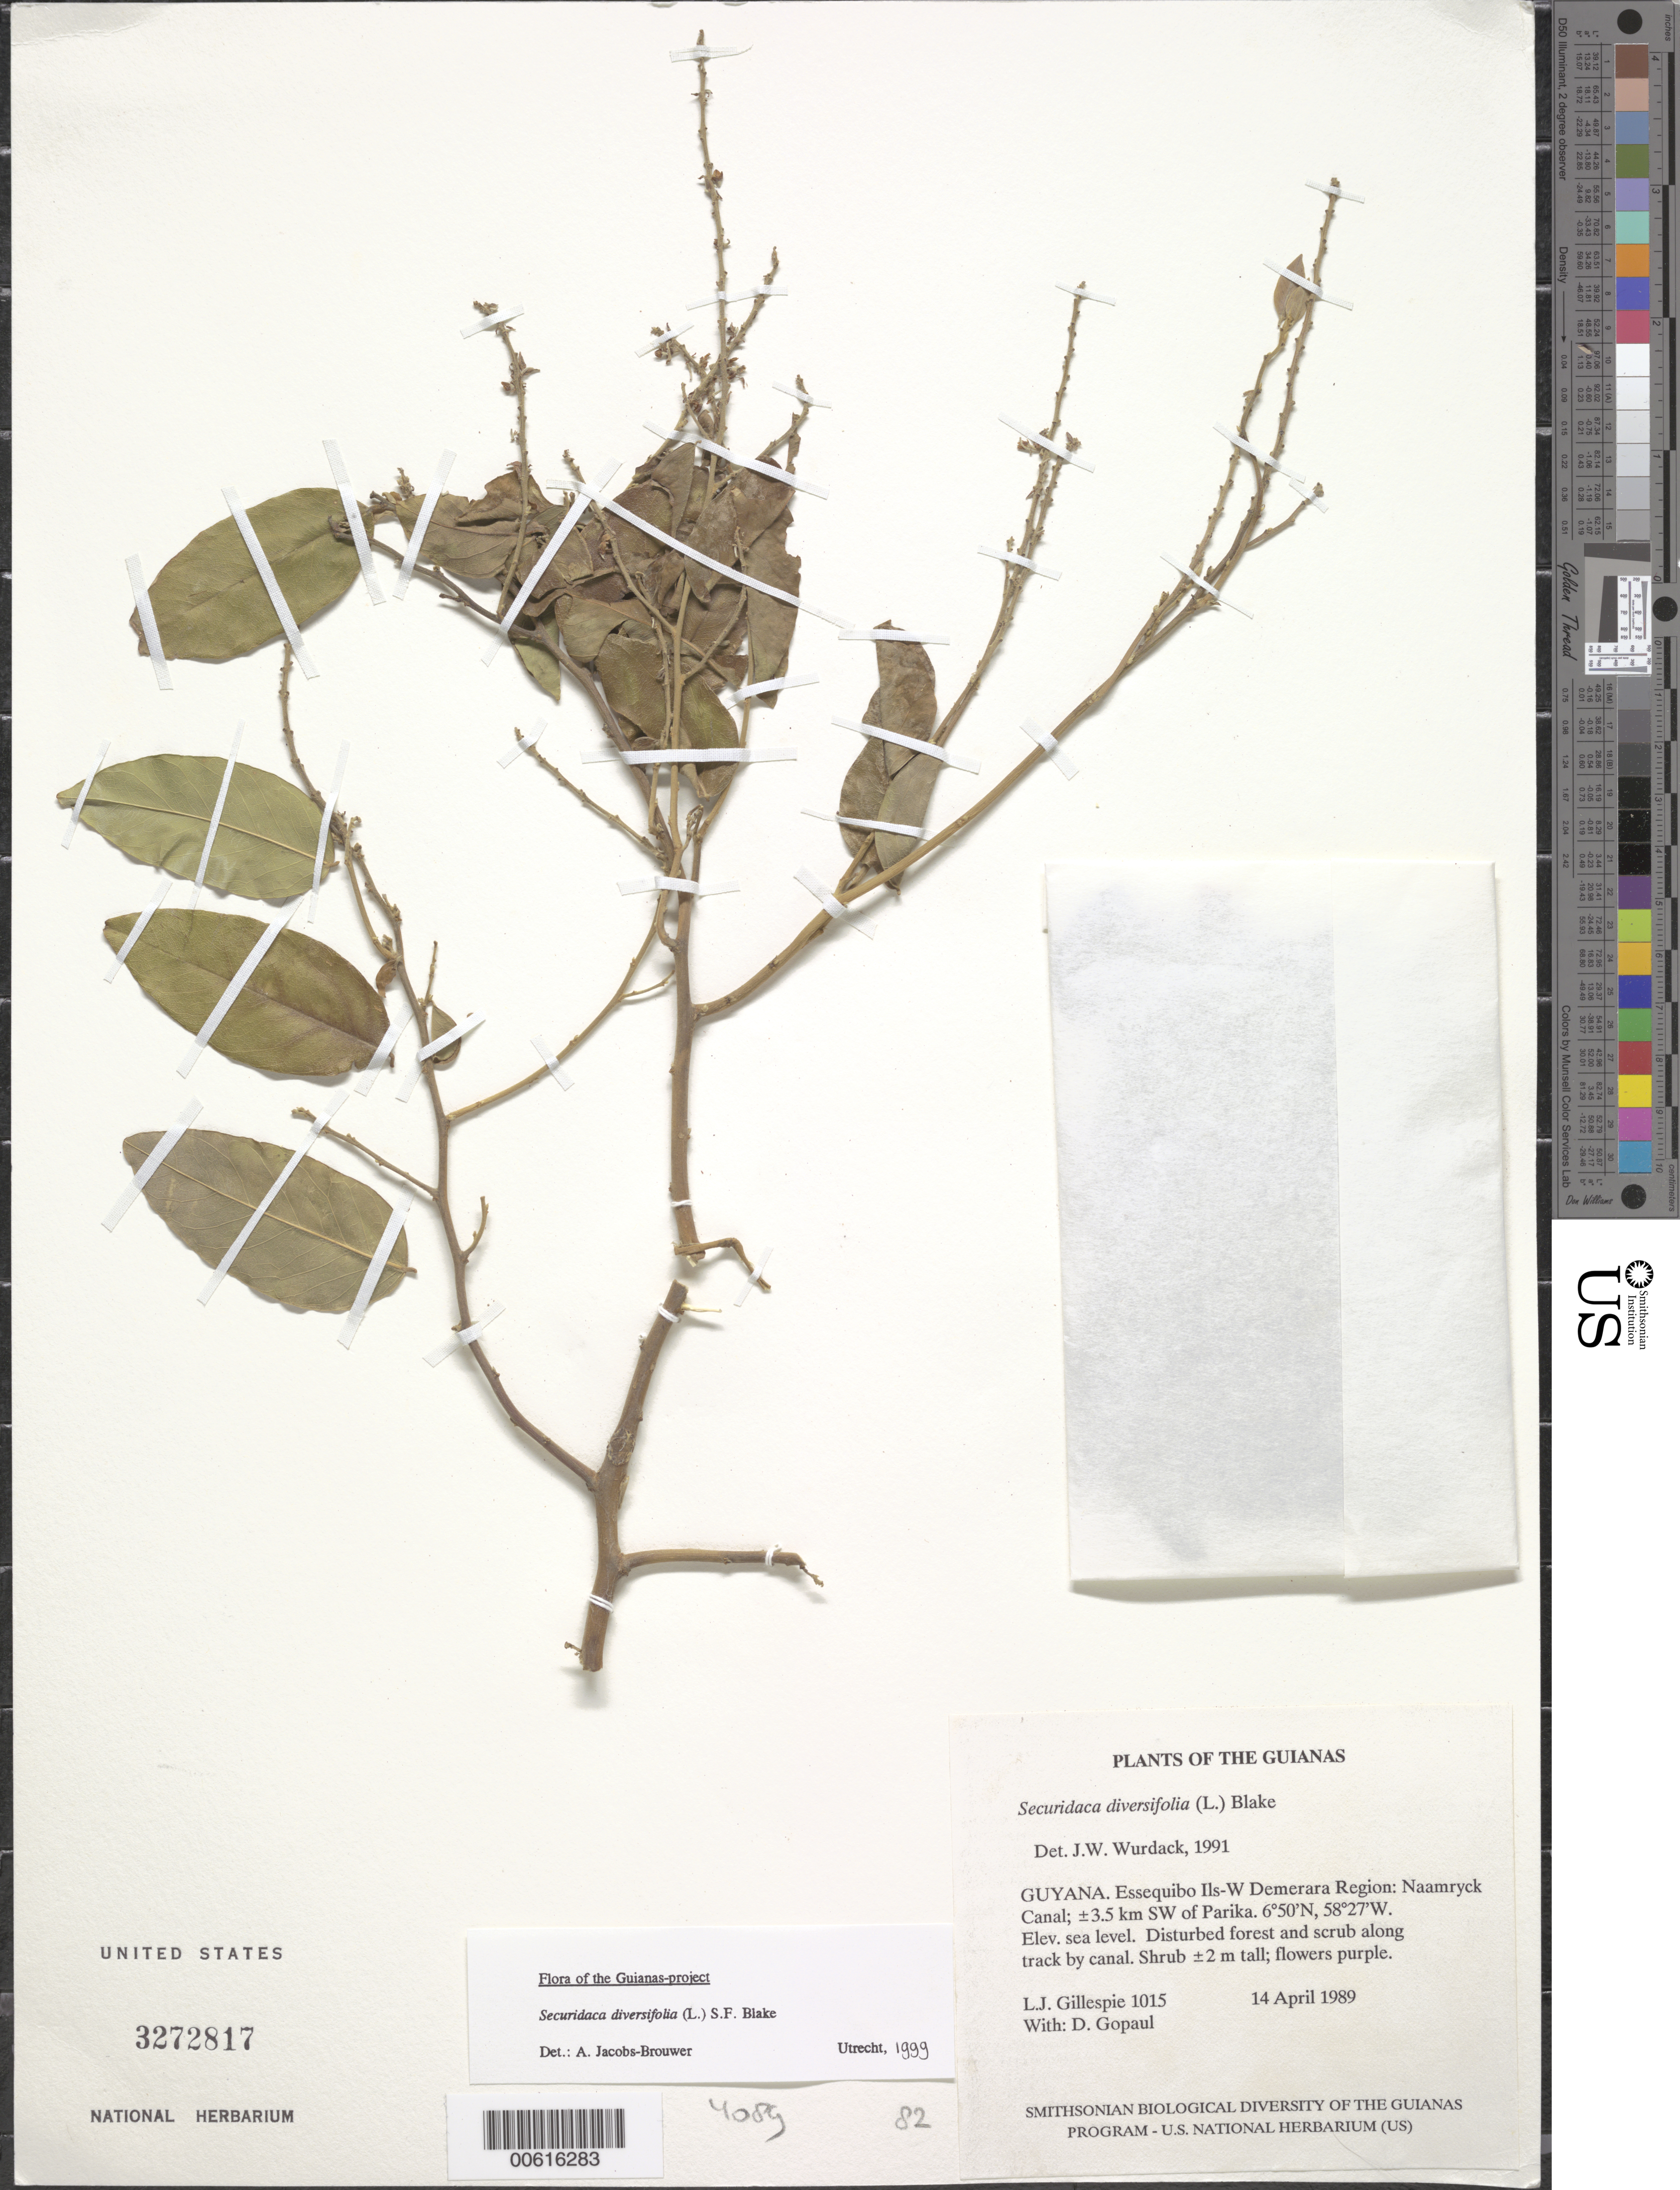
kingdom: Plantae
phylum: Tracheophyta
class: Magnoliopsida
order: Fabales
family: Polygalaceae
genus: Securidaca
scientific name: Securidaca diversifolia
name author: (L.) S.F. Blake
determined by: Jacobs-Brouwer, A.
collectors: L. J. Gillespie & D. Gopaul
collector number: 1015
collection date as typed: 14 April 1989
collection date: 1989-04-14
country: Guyana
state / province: Essequibo Isl-W. Demerara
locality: Naamryck Canal; ±3.5 km SW of Parika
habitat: Disturbed forest and scrub along track by canal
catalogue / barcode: US 3272817